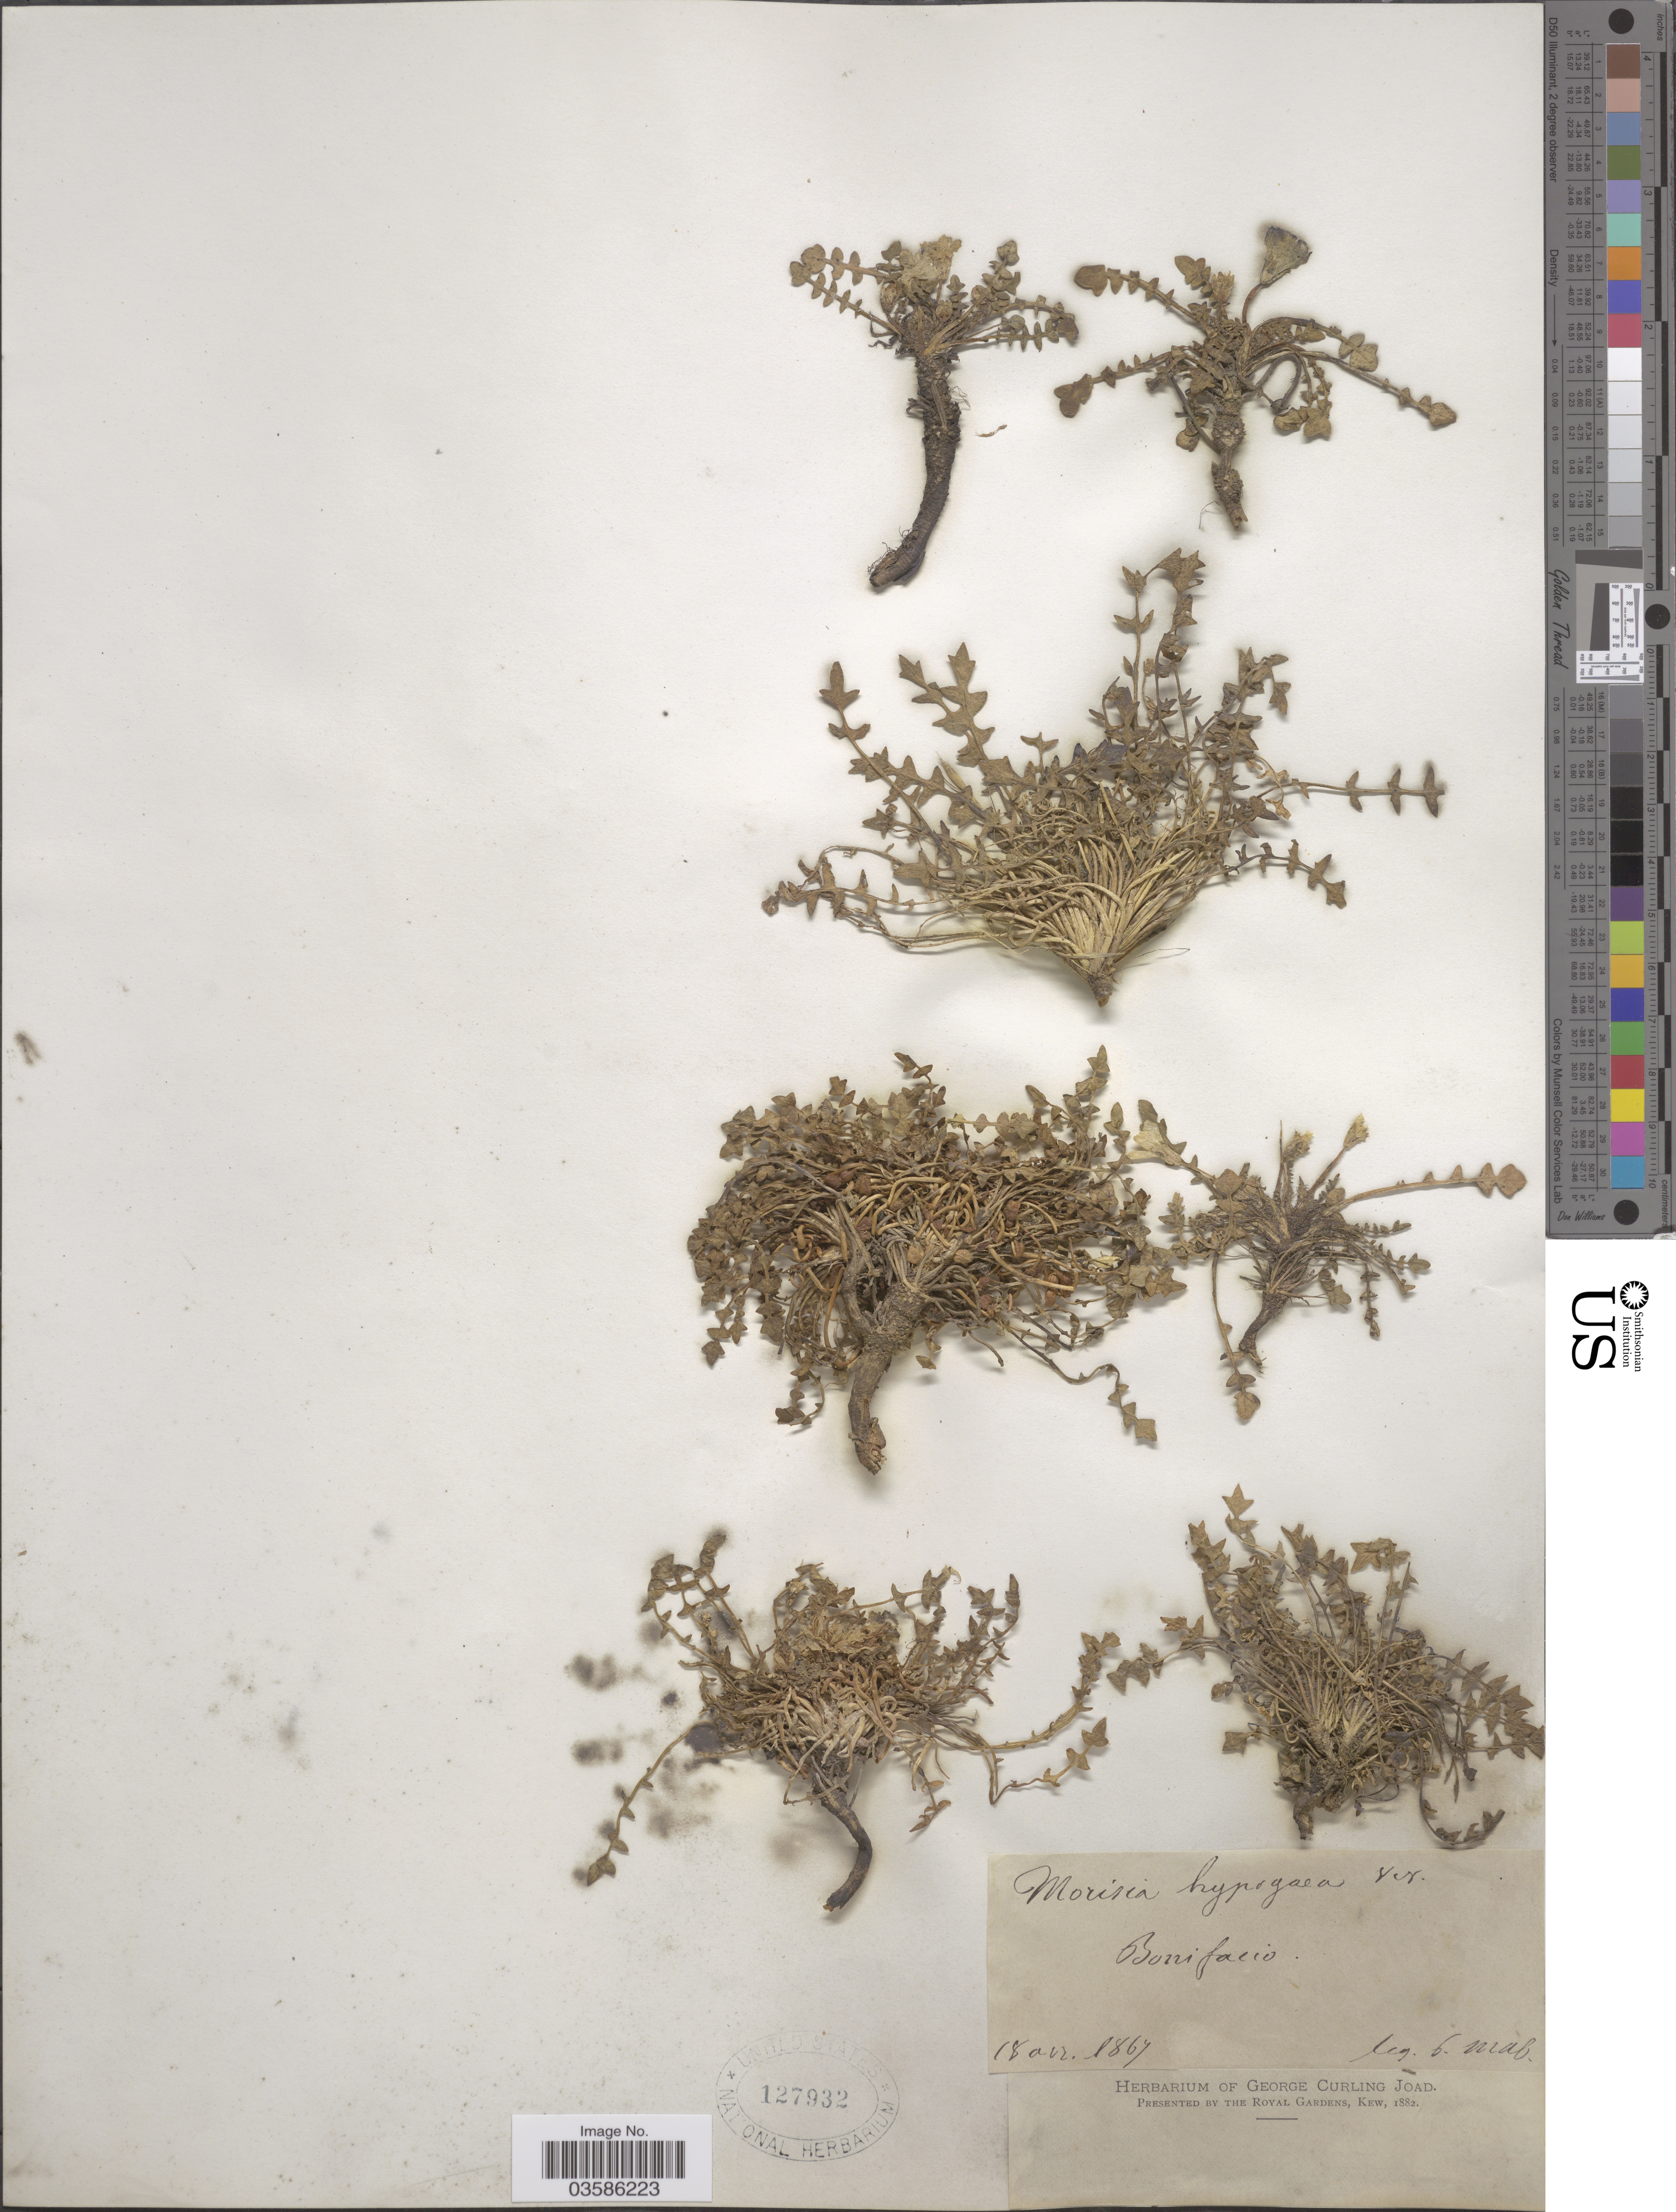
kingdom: Plantae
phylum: Tracheophyta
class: Magnoliopsida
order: Brassicales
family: Brassicaceae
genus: Morisia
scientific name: Morisia monanthos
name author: (Viv.) Asch.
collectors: G. Mab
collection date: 1867-04-18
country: France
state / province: Corsica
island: Corse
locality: Bonifacio.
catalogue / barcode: US 127932